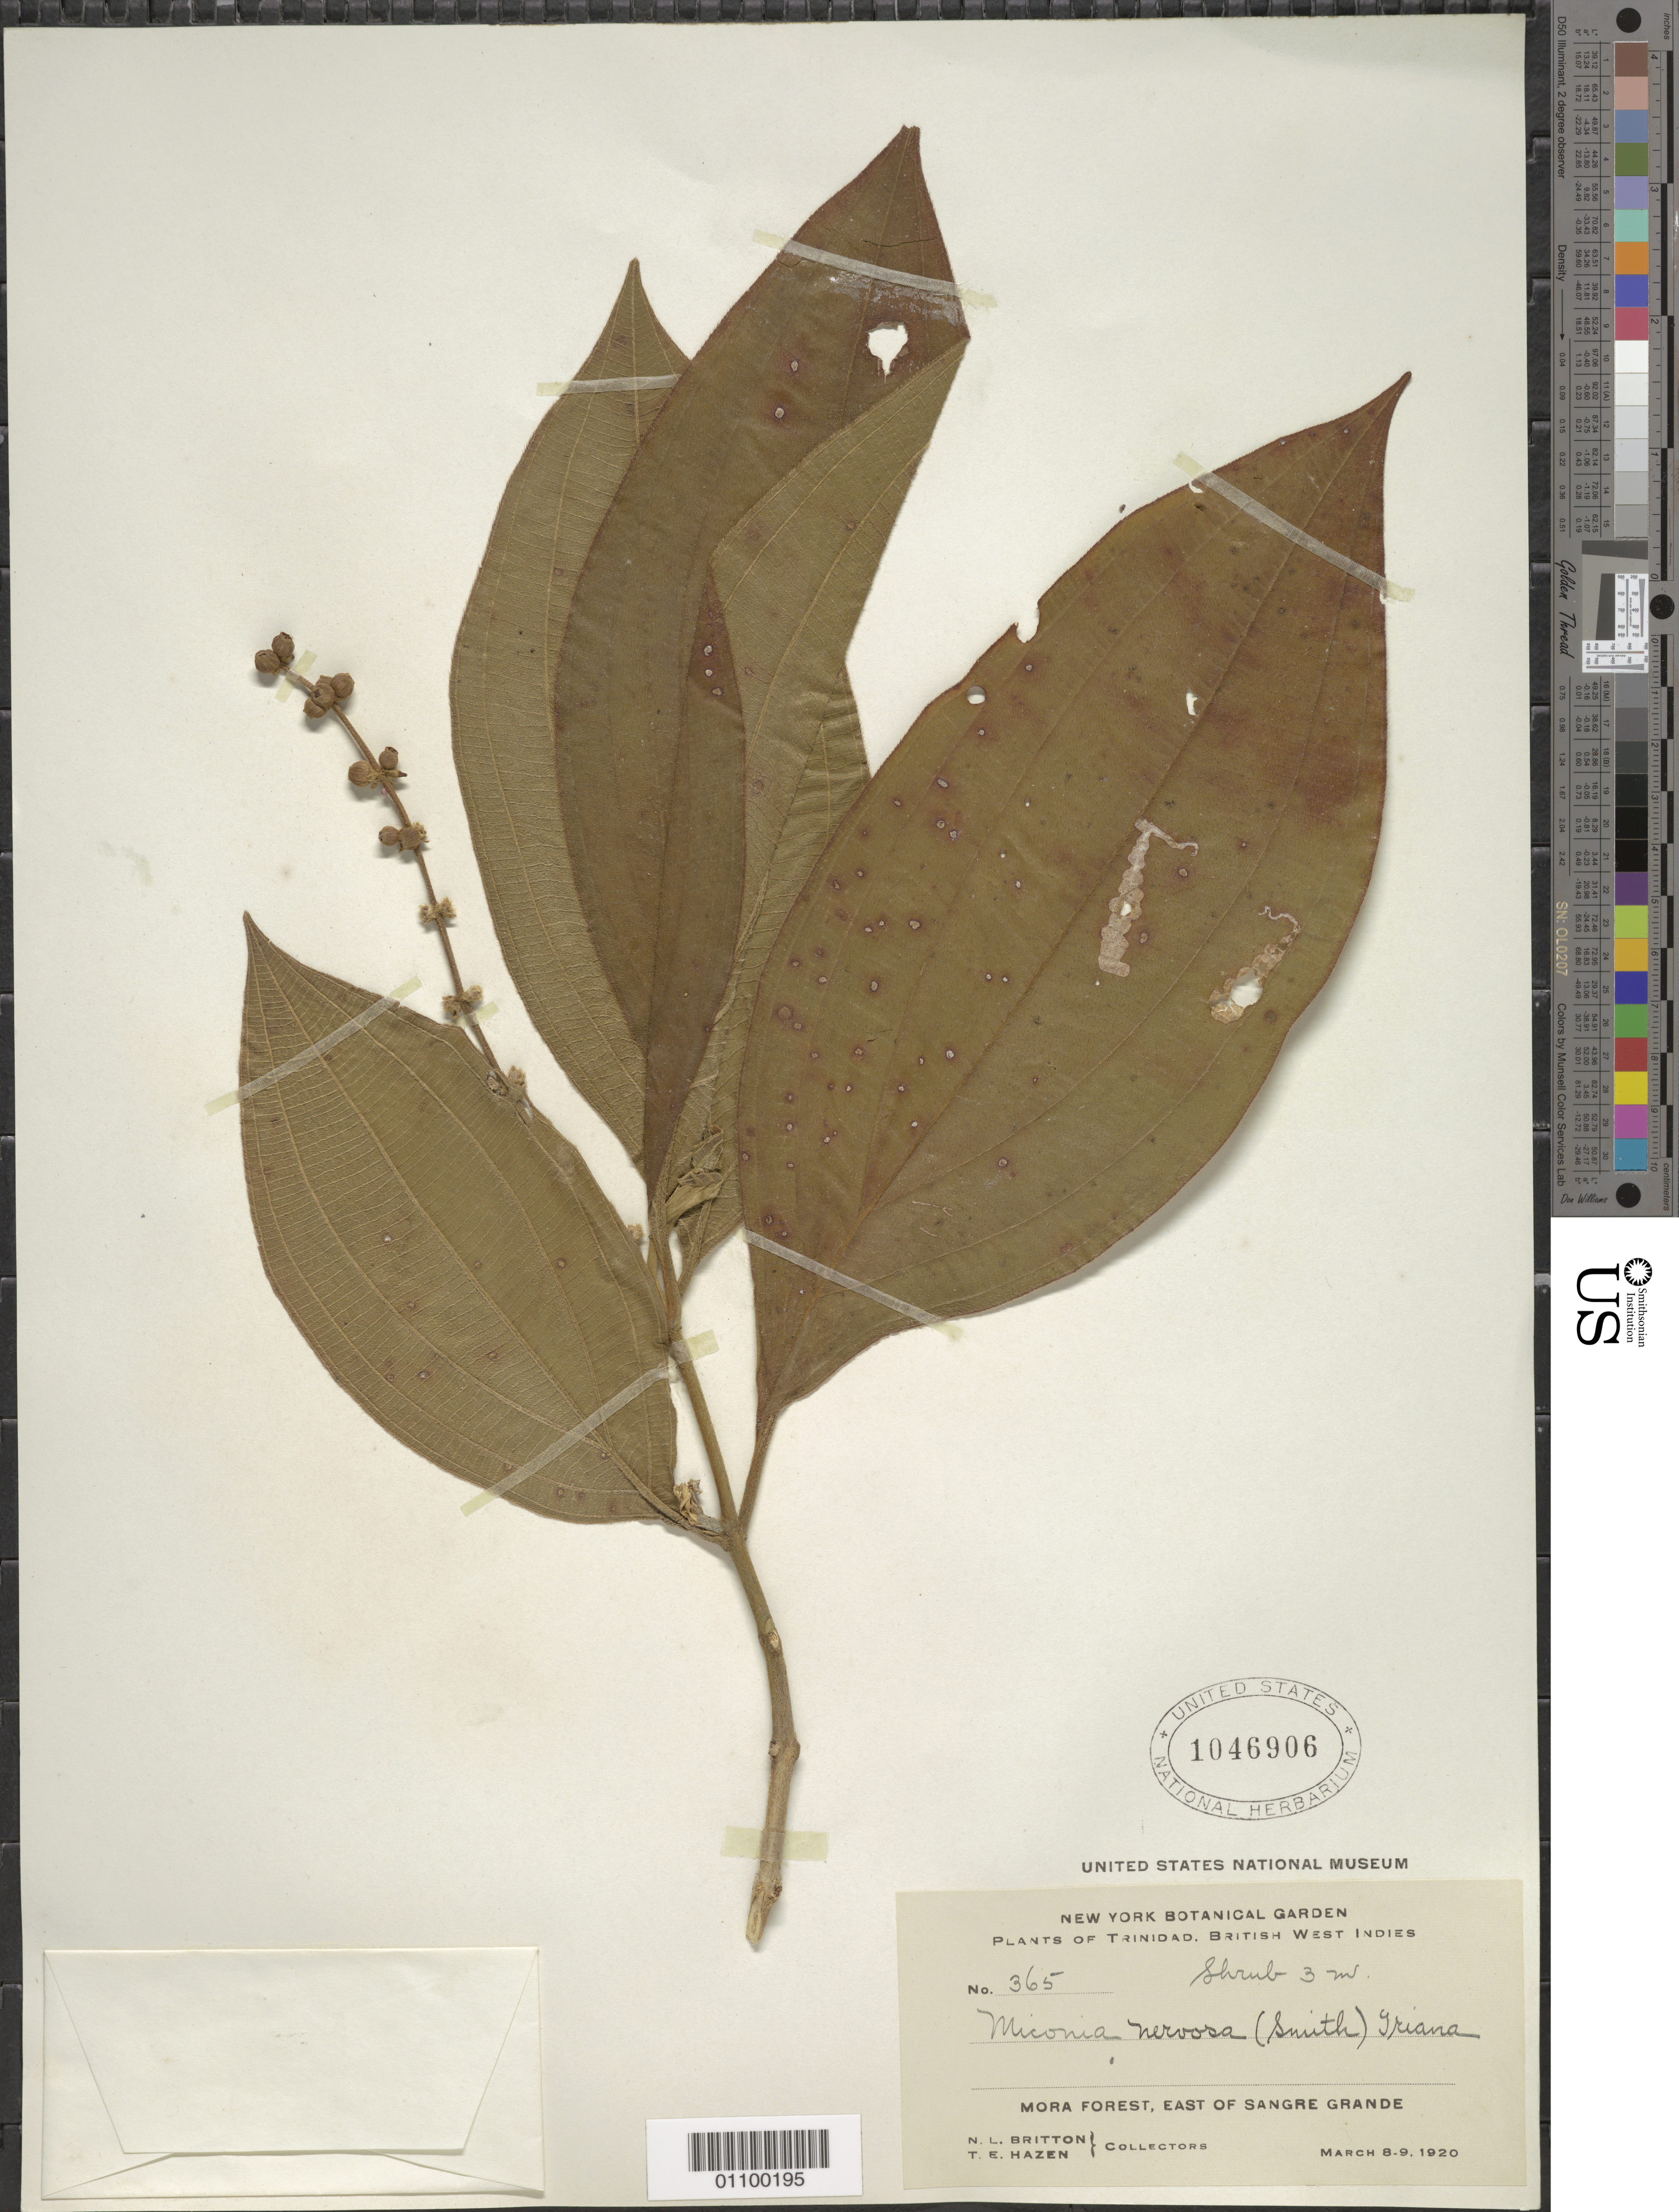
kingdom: Plantae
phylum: Tracheophyta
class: Magnoliopsida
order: Myrtales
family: Melastomataceae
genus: Miconia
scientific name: Miconia nervosa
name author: (Sm.) Triana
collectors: N. Britton & T. E. Hazen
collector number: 365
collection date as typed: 08 Mar 1920 to 09 Mar 1920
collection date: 1920-03-08/1920-03-09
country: Trinidad and Tobago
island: Trinidad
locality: Mora Forest, E of Sangre Grande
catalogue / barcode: US 1046906